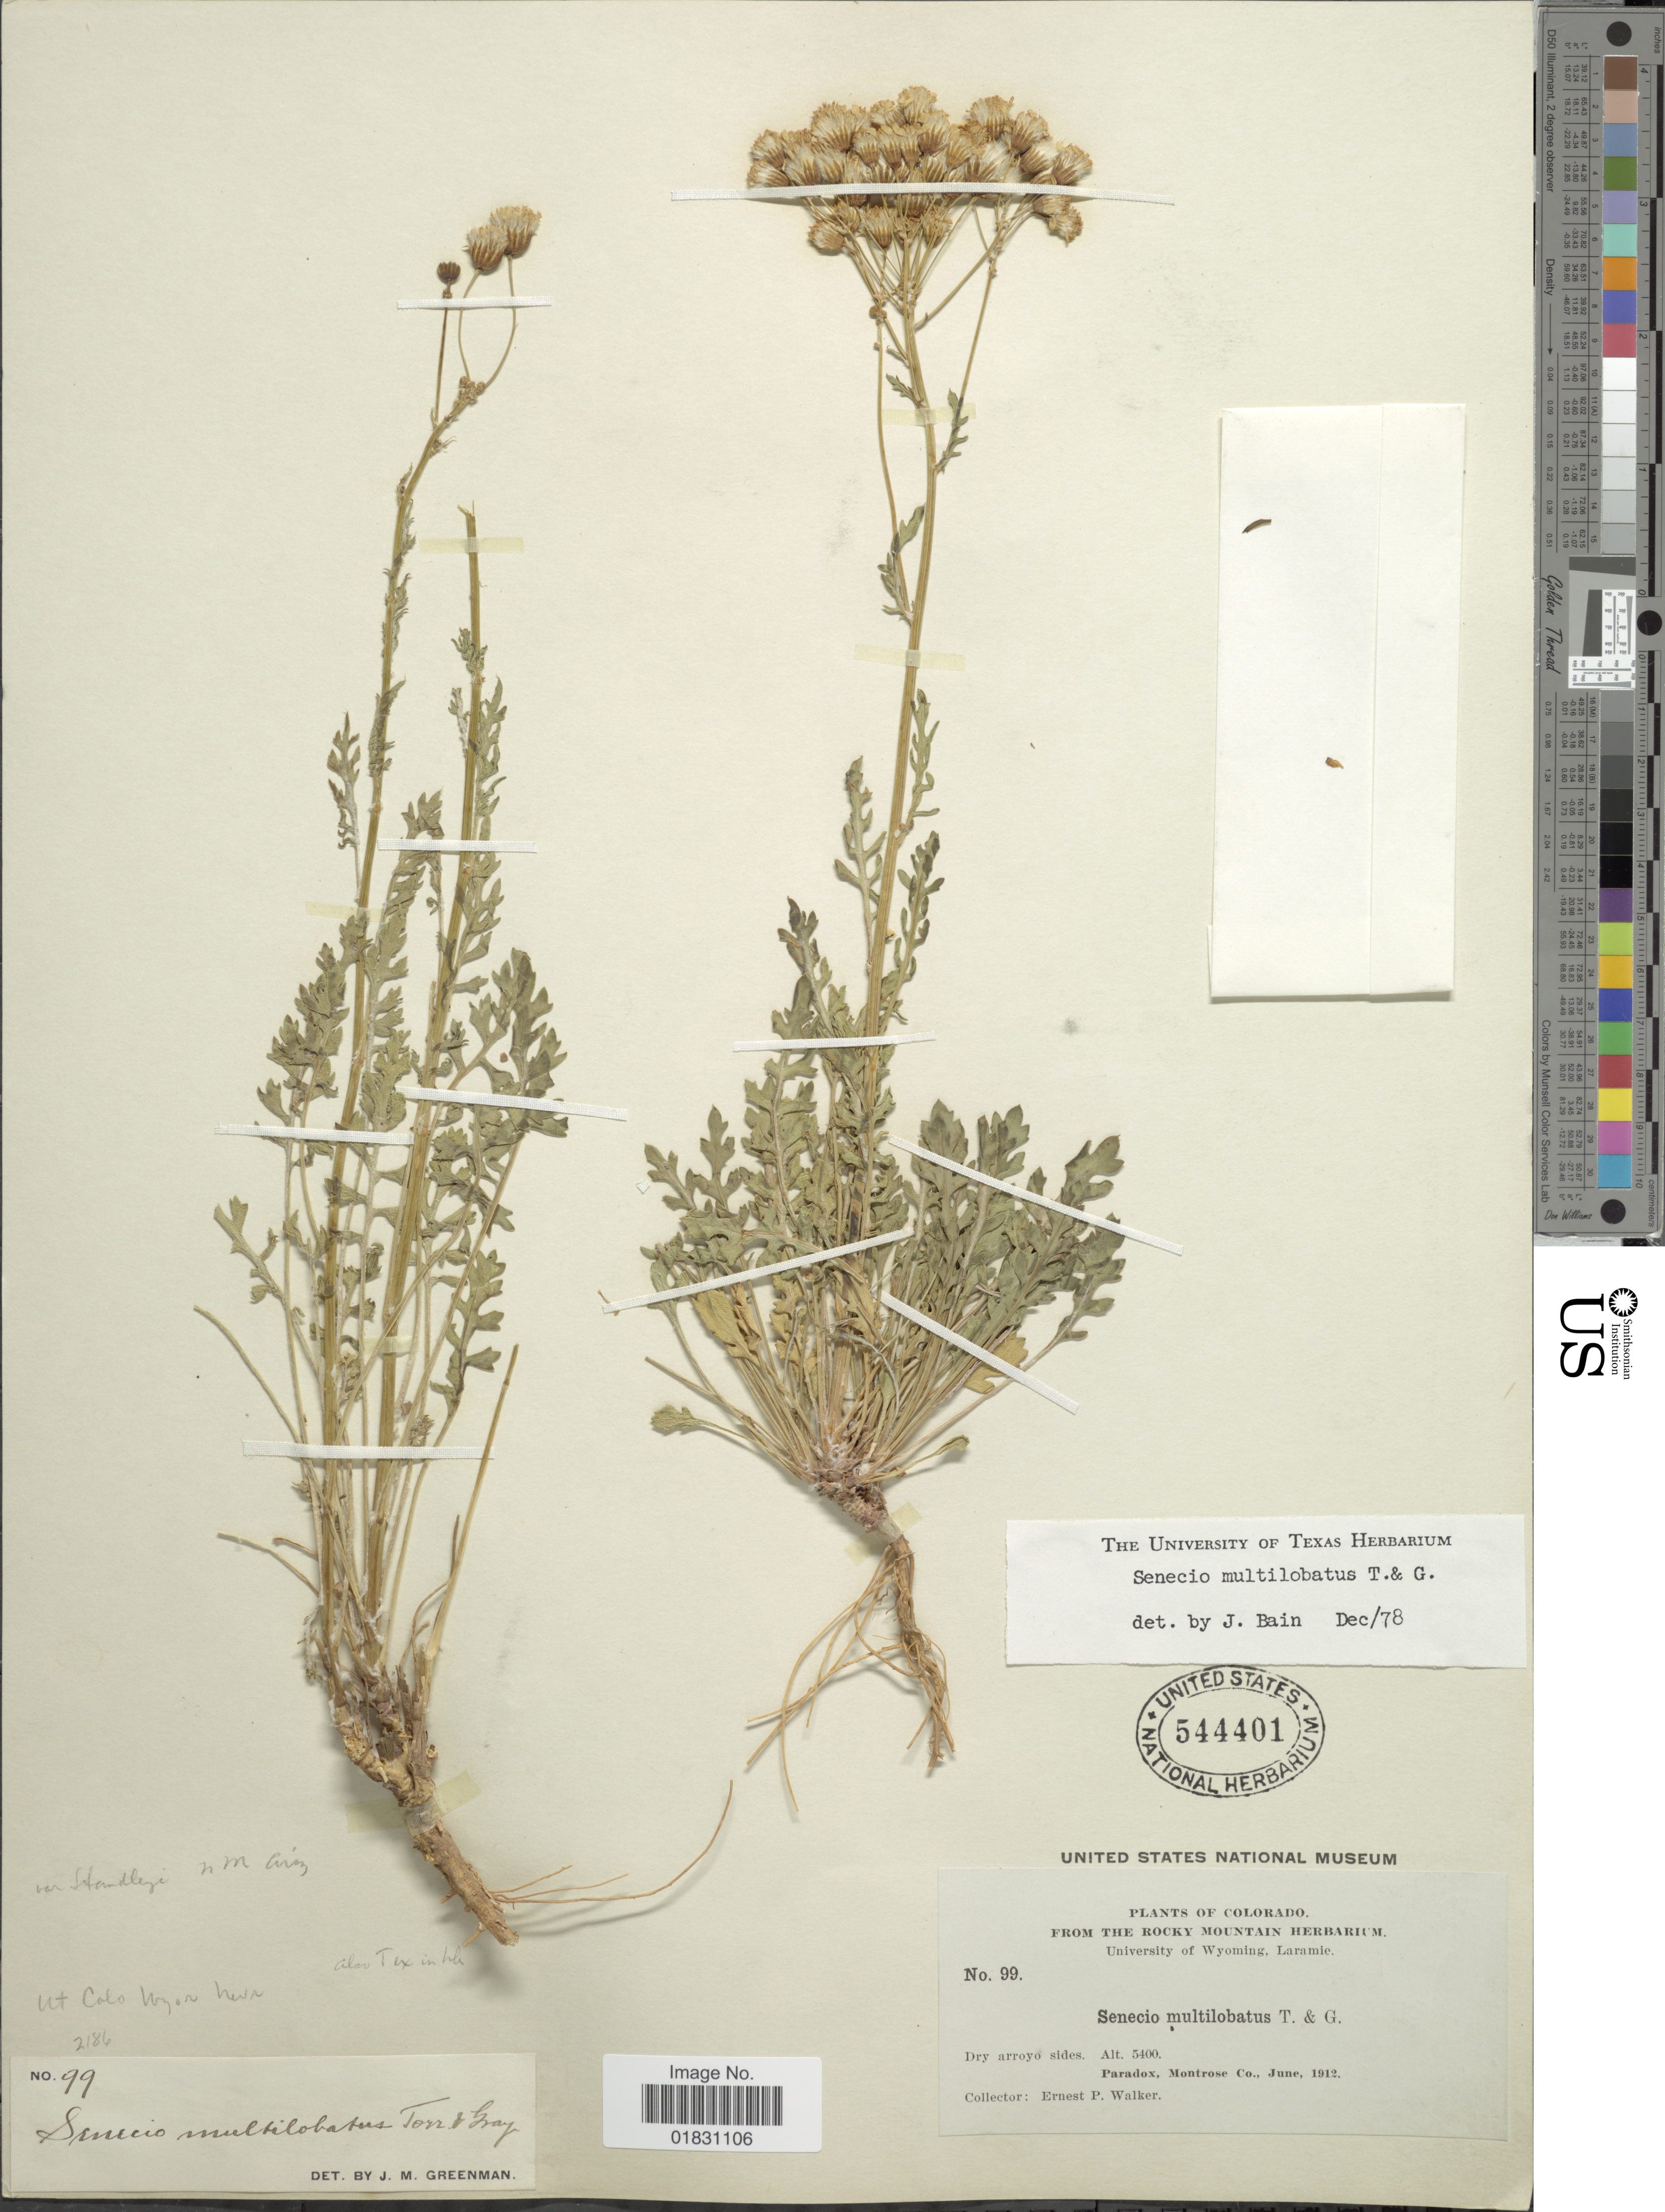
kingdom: Plantae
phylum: Tracheophyta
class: Magnoliopsida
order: Asterales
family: Asteraceae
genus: Packera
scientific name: Packera multilobata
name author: (Torr. & A. Gray) W.A. Weber & Á. Löve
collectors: E. P. Walker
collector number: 99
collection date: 1912-06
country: United States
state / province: Colorado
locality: Paradox, Montrose Co.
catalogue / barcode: US 544401